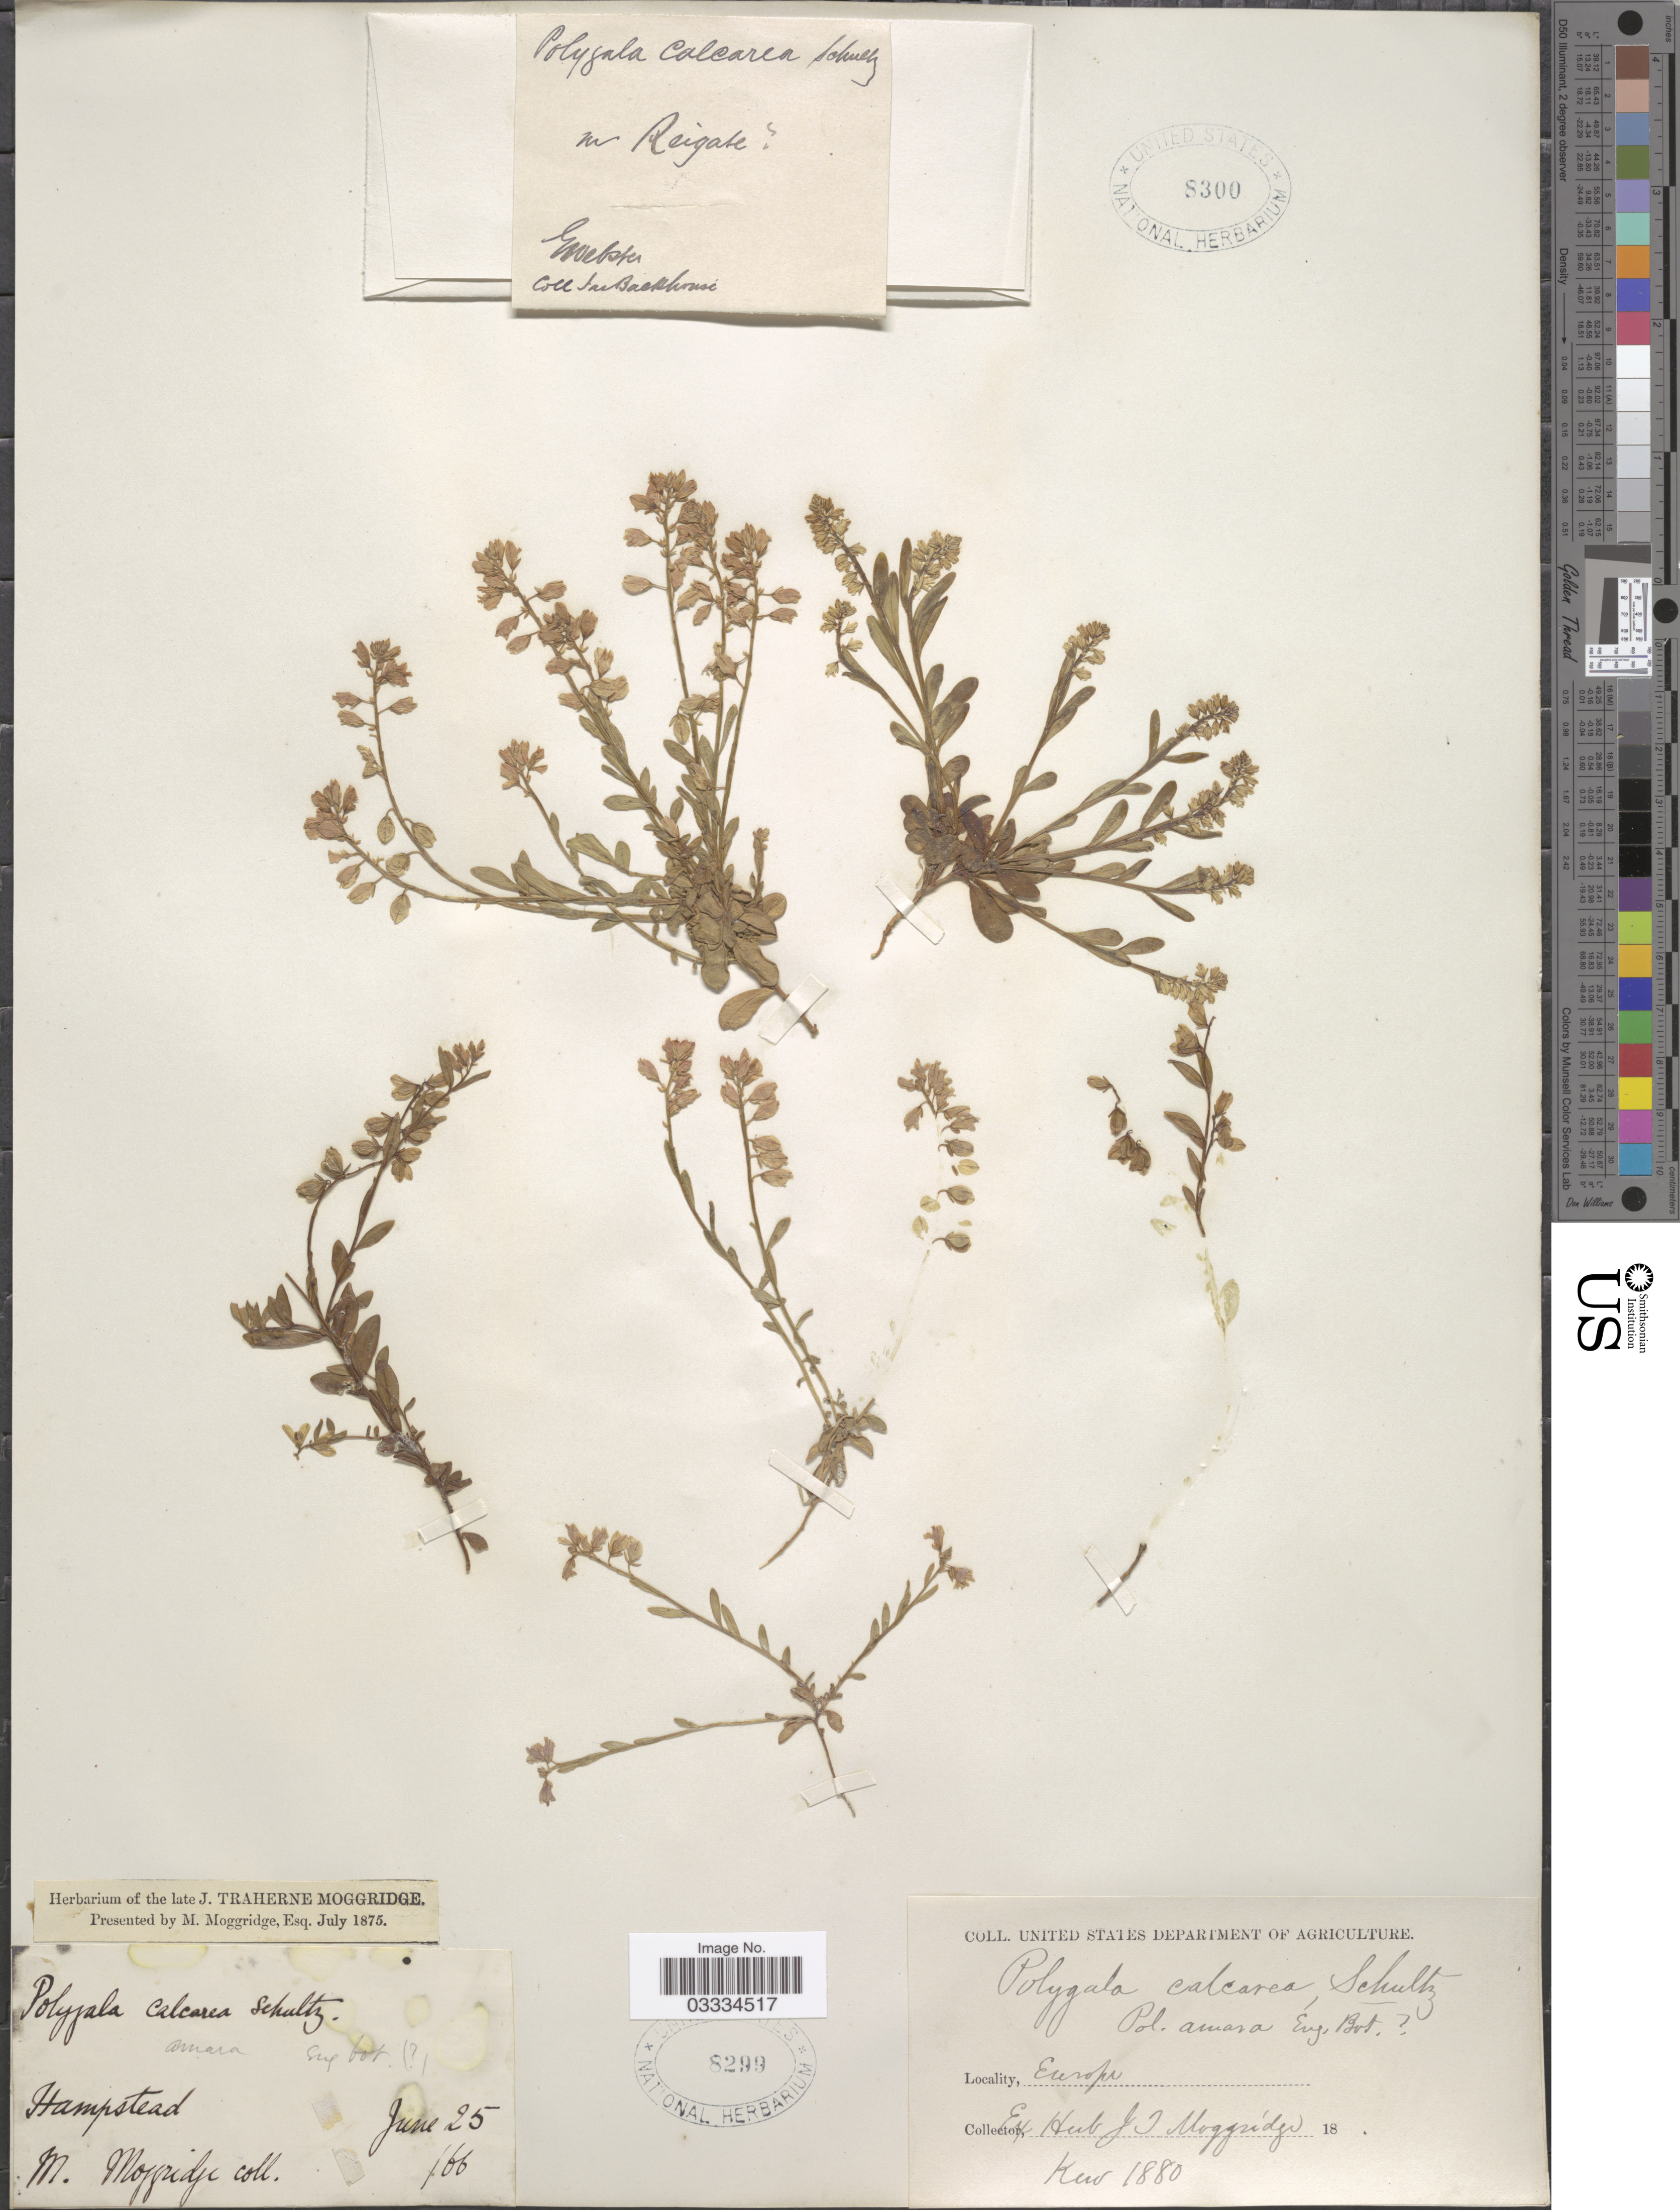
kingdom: Plantae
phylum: Tracheophyta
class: Magnoliopsida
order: Fabales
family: Polygalaceae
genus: Polygala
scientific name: Polygala calcarea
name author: F.W. Schultz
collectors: M. Moggridge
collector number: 166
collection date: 1880-06-25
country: United Kingdom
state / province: England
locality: Europe. Hampstead. Kew.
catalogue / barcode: US 8299-2